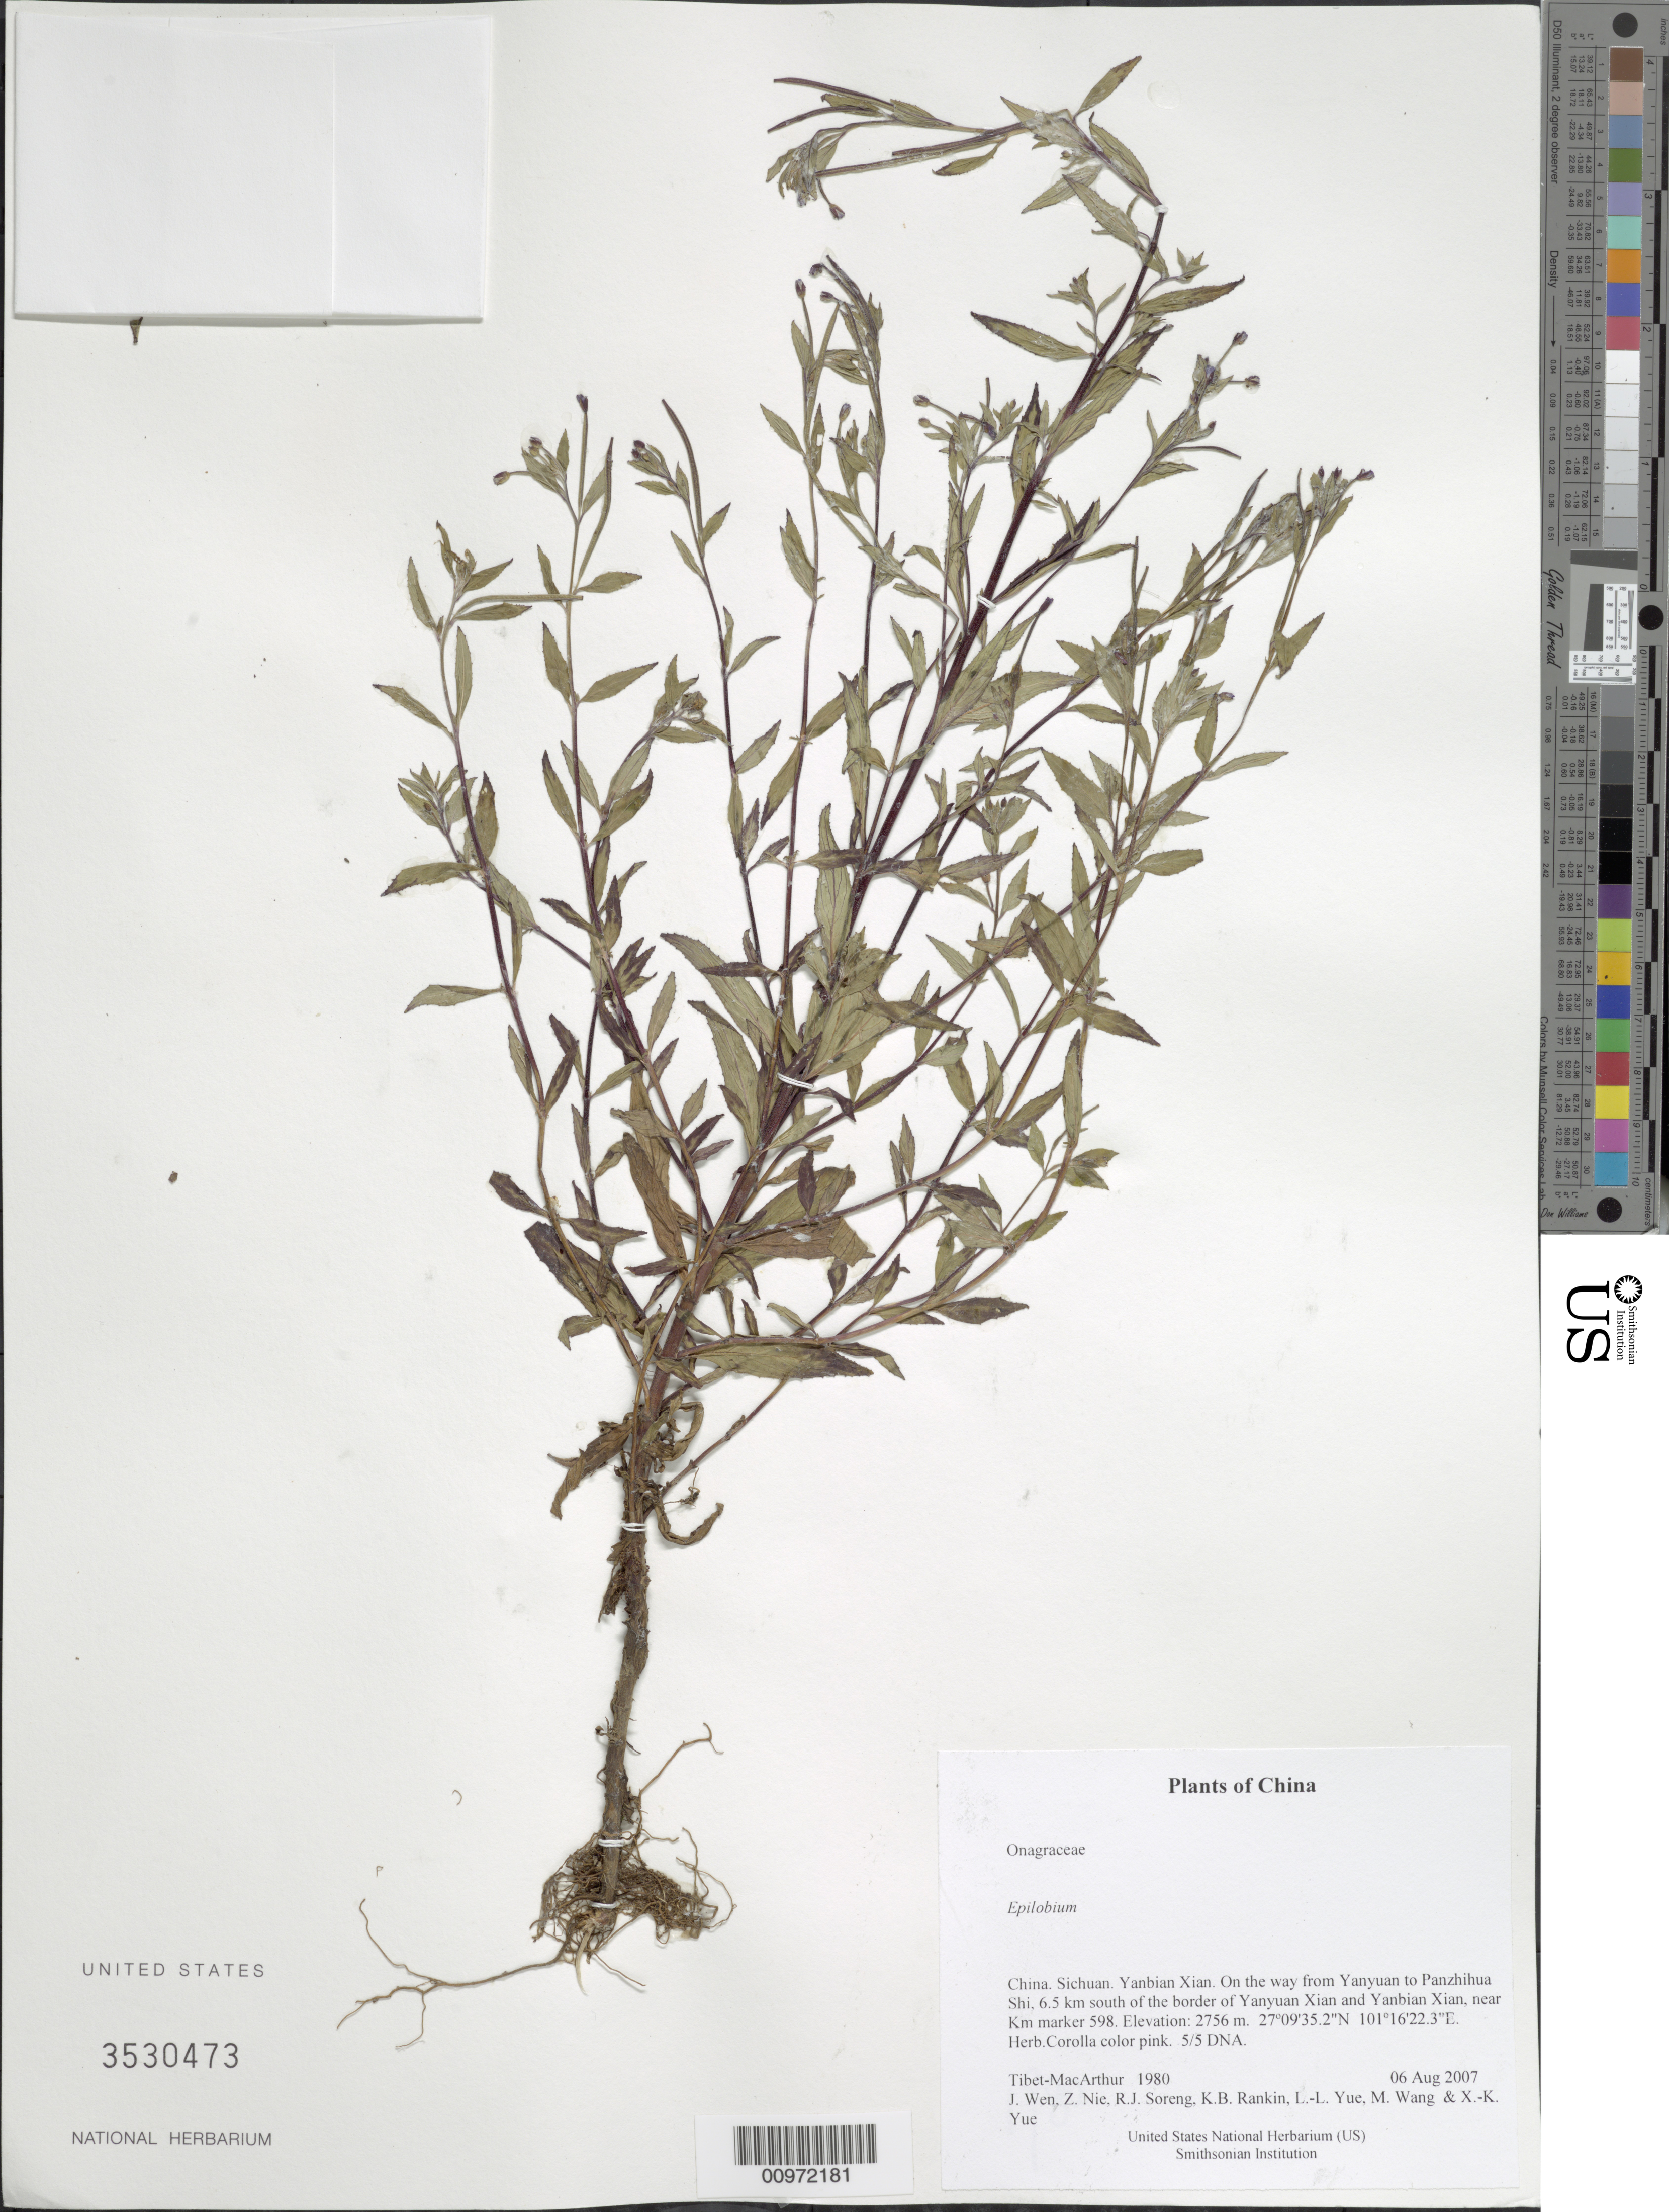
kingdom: Plantae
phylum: Tracheophyta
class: Magnoliopsida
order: Myrtales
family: Onagraceae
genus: Epilobium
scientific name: Epilobium sp.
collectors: Tibet-MacArthur, J. Wen, Z. Nie, R. J. Soreng, K. Rankin, L. Yue, M. Wang & X. Yue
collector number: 1980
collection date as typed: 06 Aug 2007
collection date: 2007-08-06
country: China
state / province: Sichuan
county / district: Yanbian Xian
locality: On the way from Yanyuan to Panzhihua Shi, 6.5 km south of the border of Yanyuan Xian and Yanbian Xian, near Km marker 598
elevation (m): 2756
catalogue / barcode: US 3530473